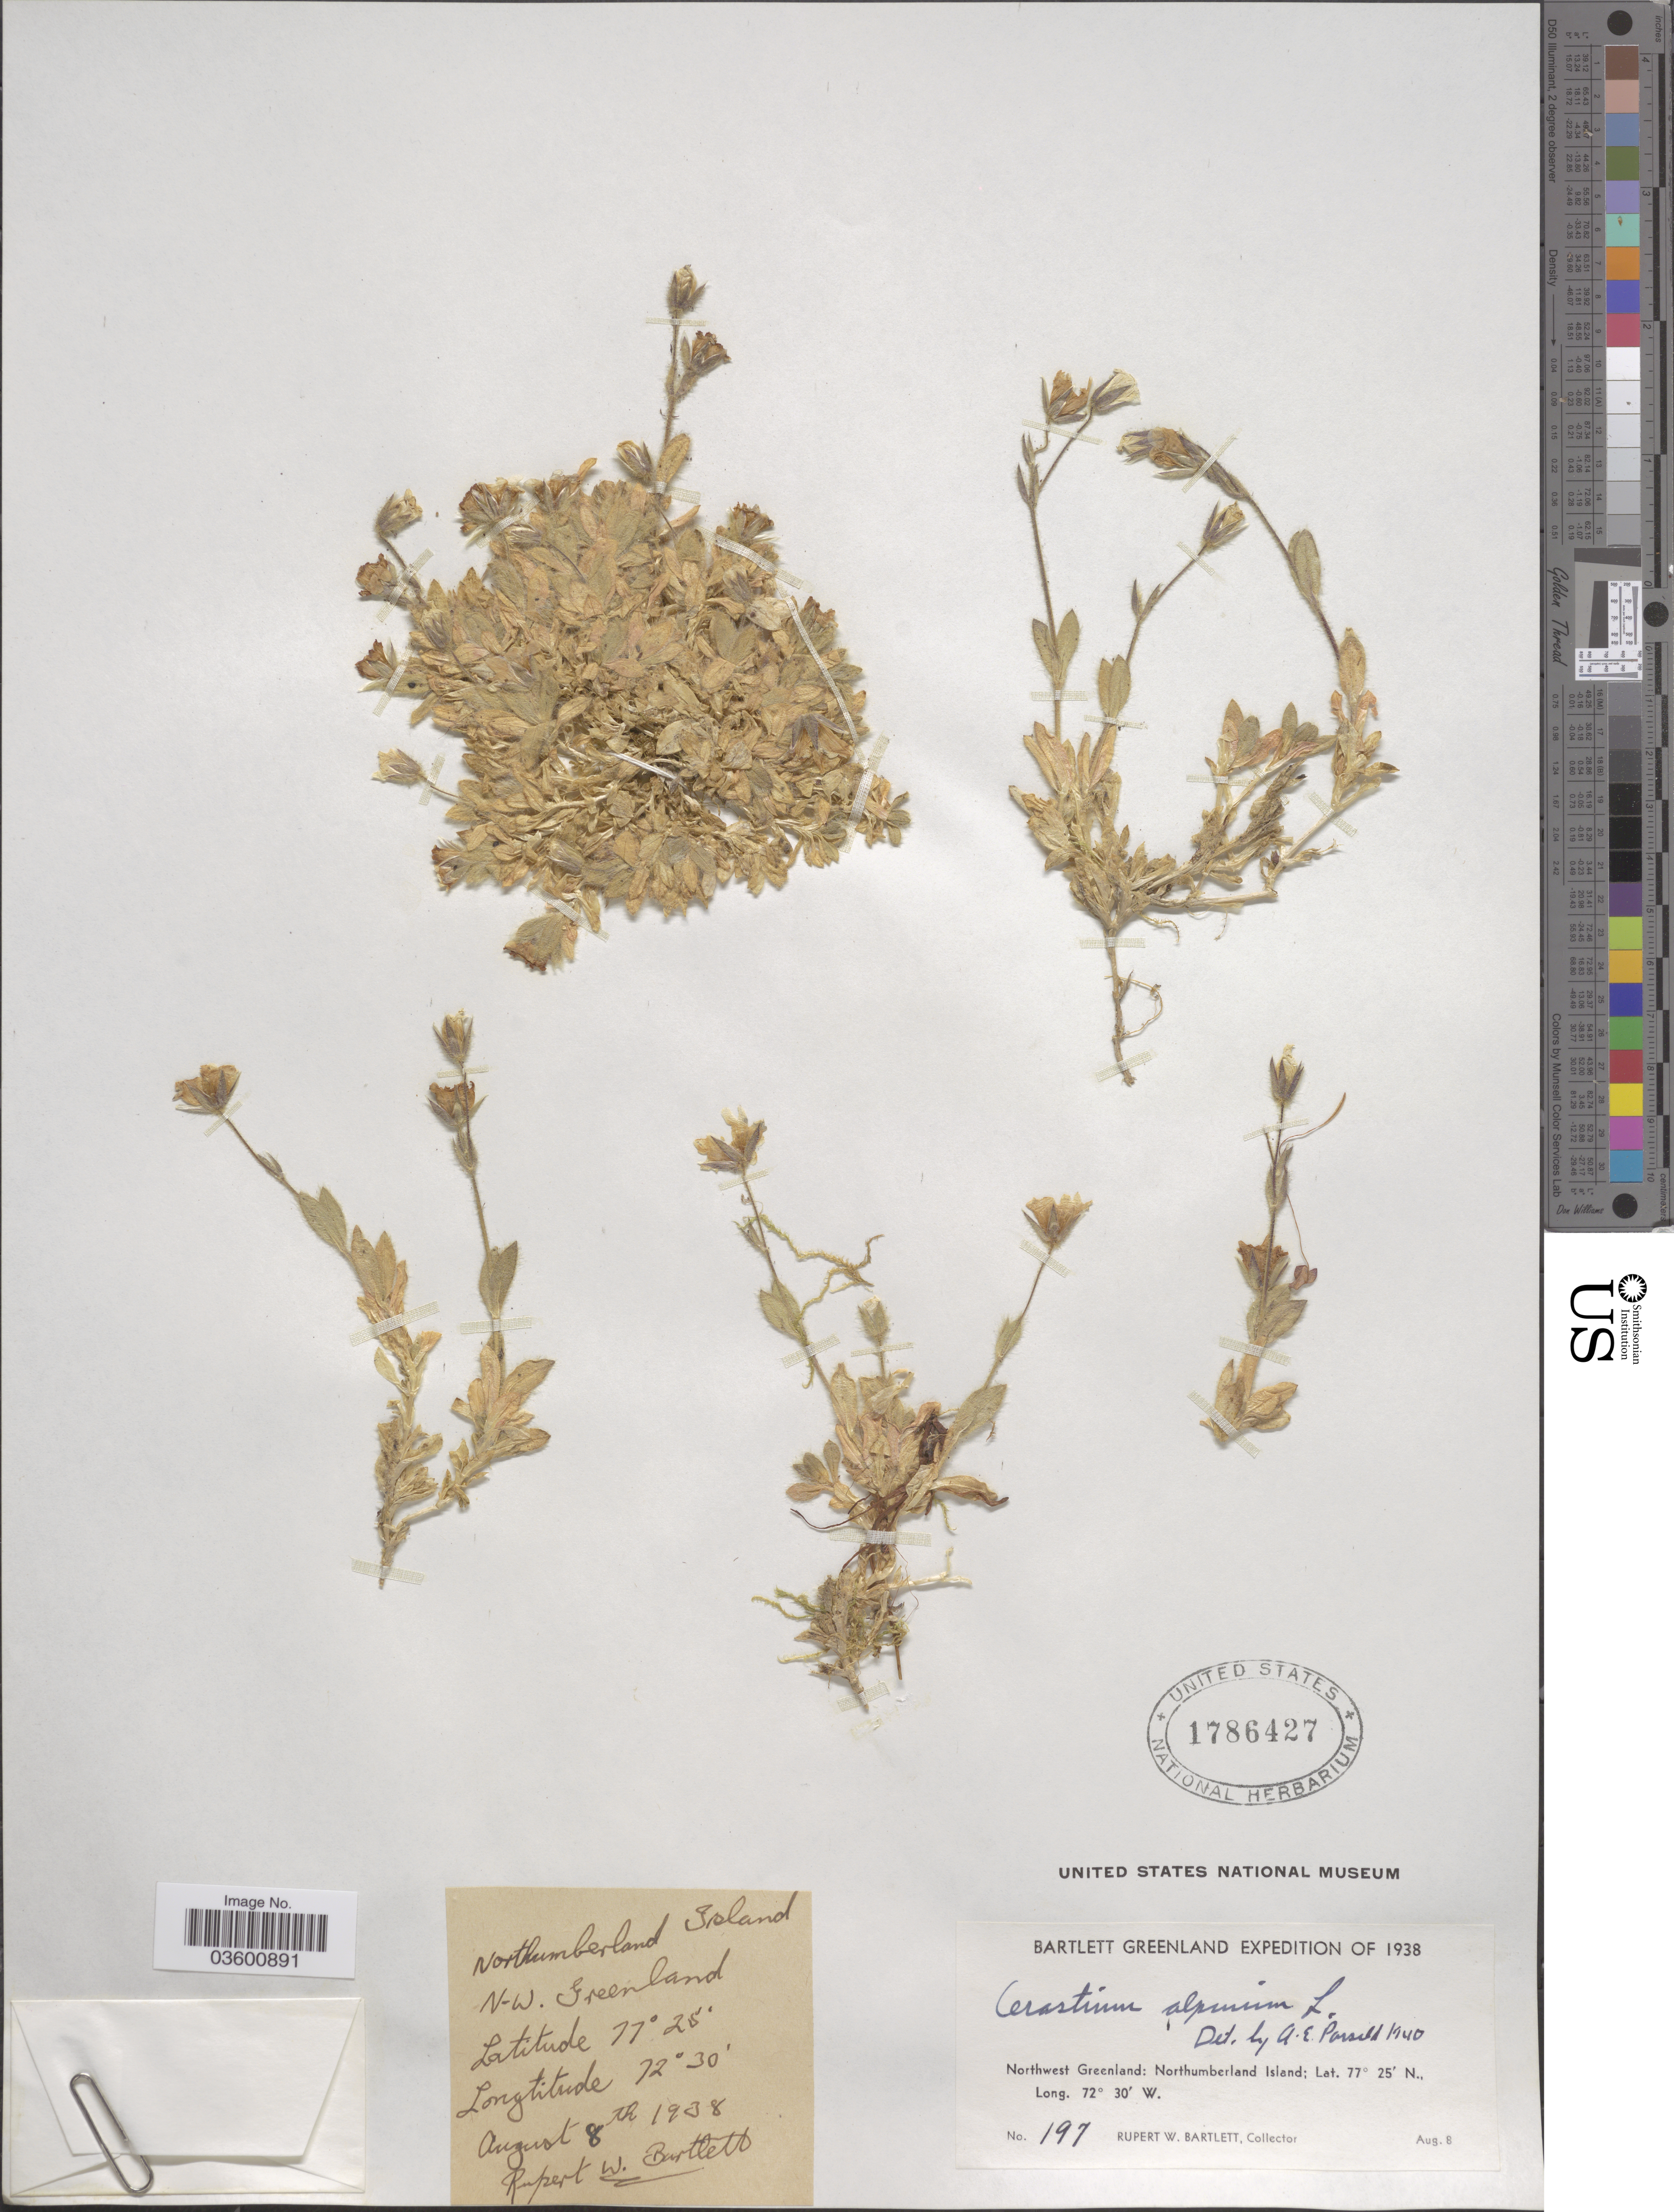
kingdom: Plantae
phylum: Tracheophyta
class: Magnoliopsida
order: Caryophyllales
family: Caryophyllaceae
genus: Cerastium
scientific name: Cerastium alpinum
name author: L.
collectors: R. W. Bartlett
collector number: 197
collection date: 1938-08-08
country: Greenland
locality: Northwest Greenland: Northumberland Island.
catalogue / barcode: US 1786427